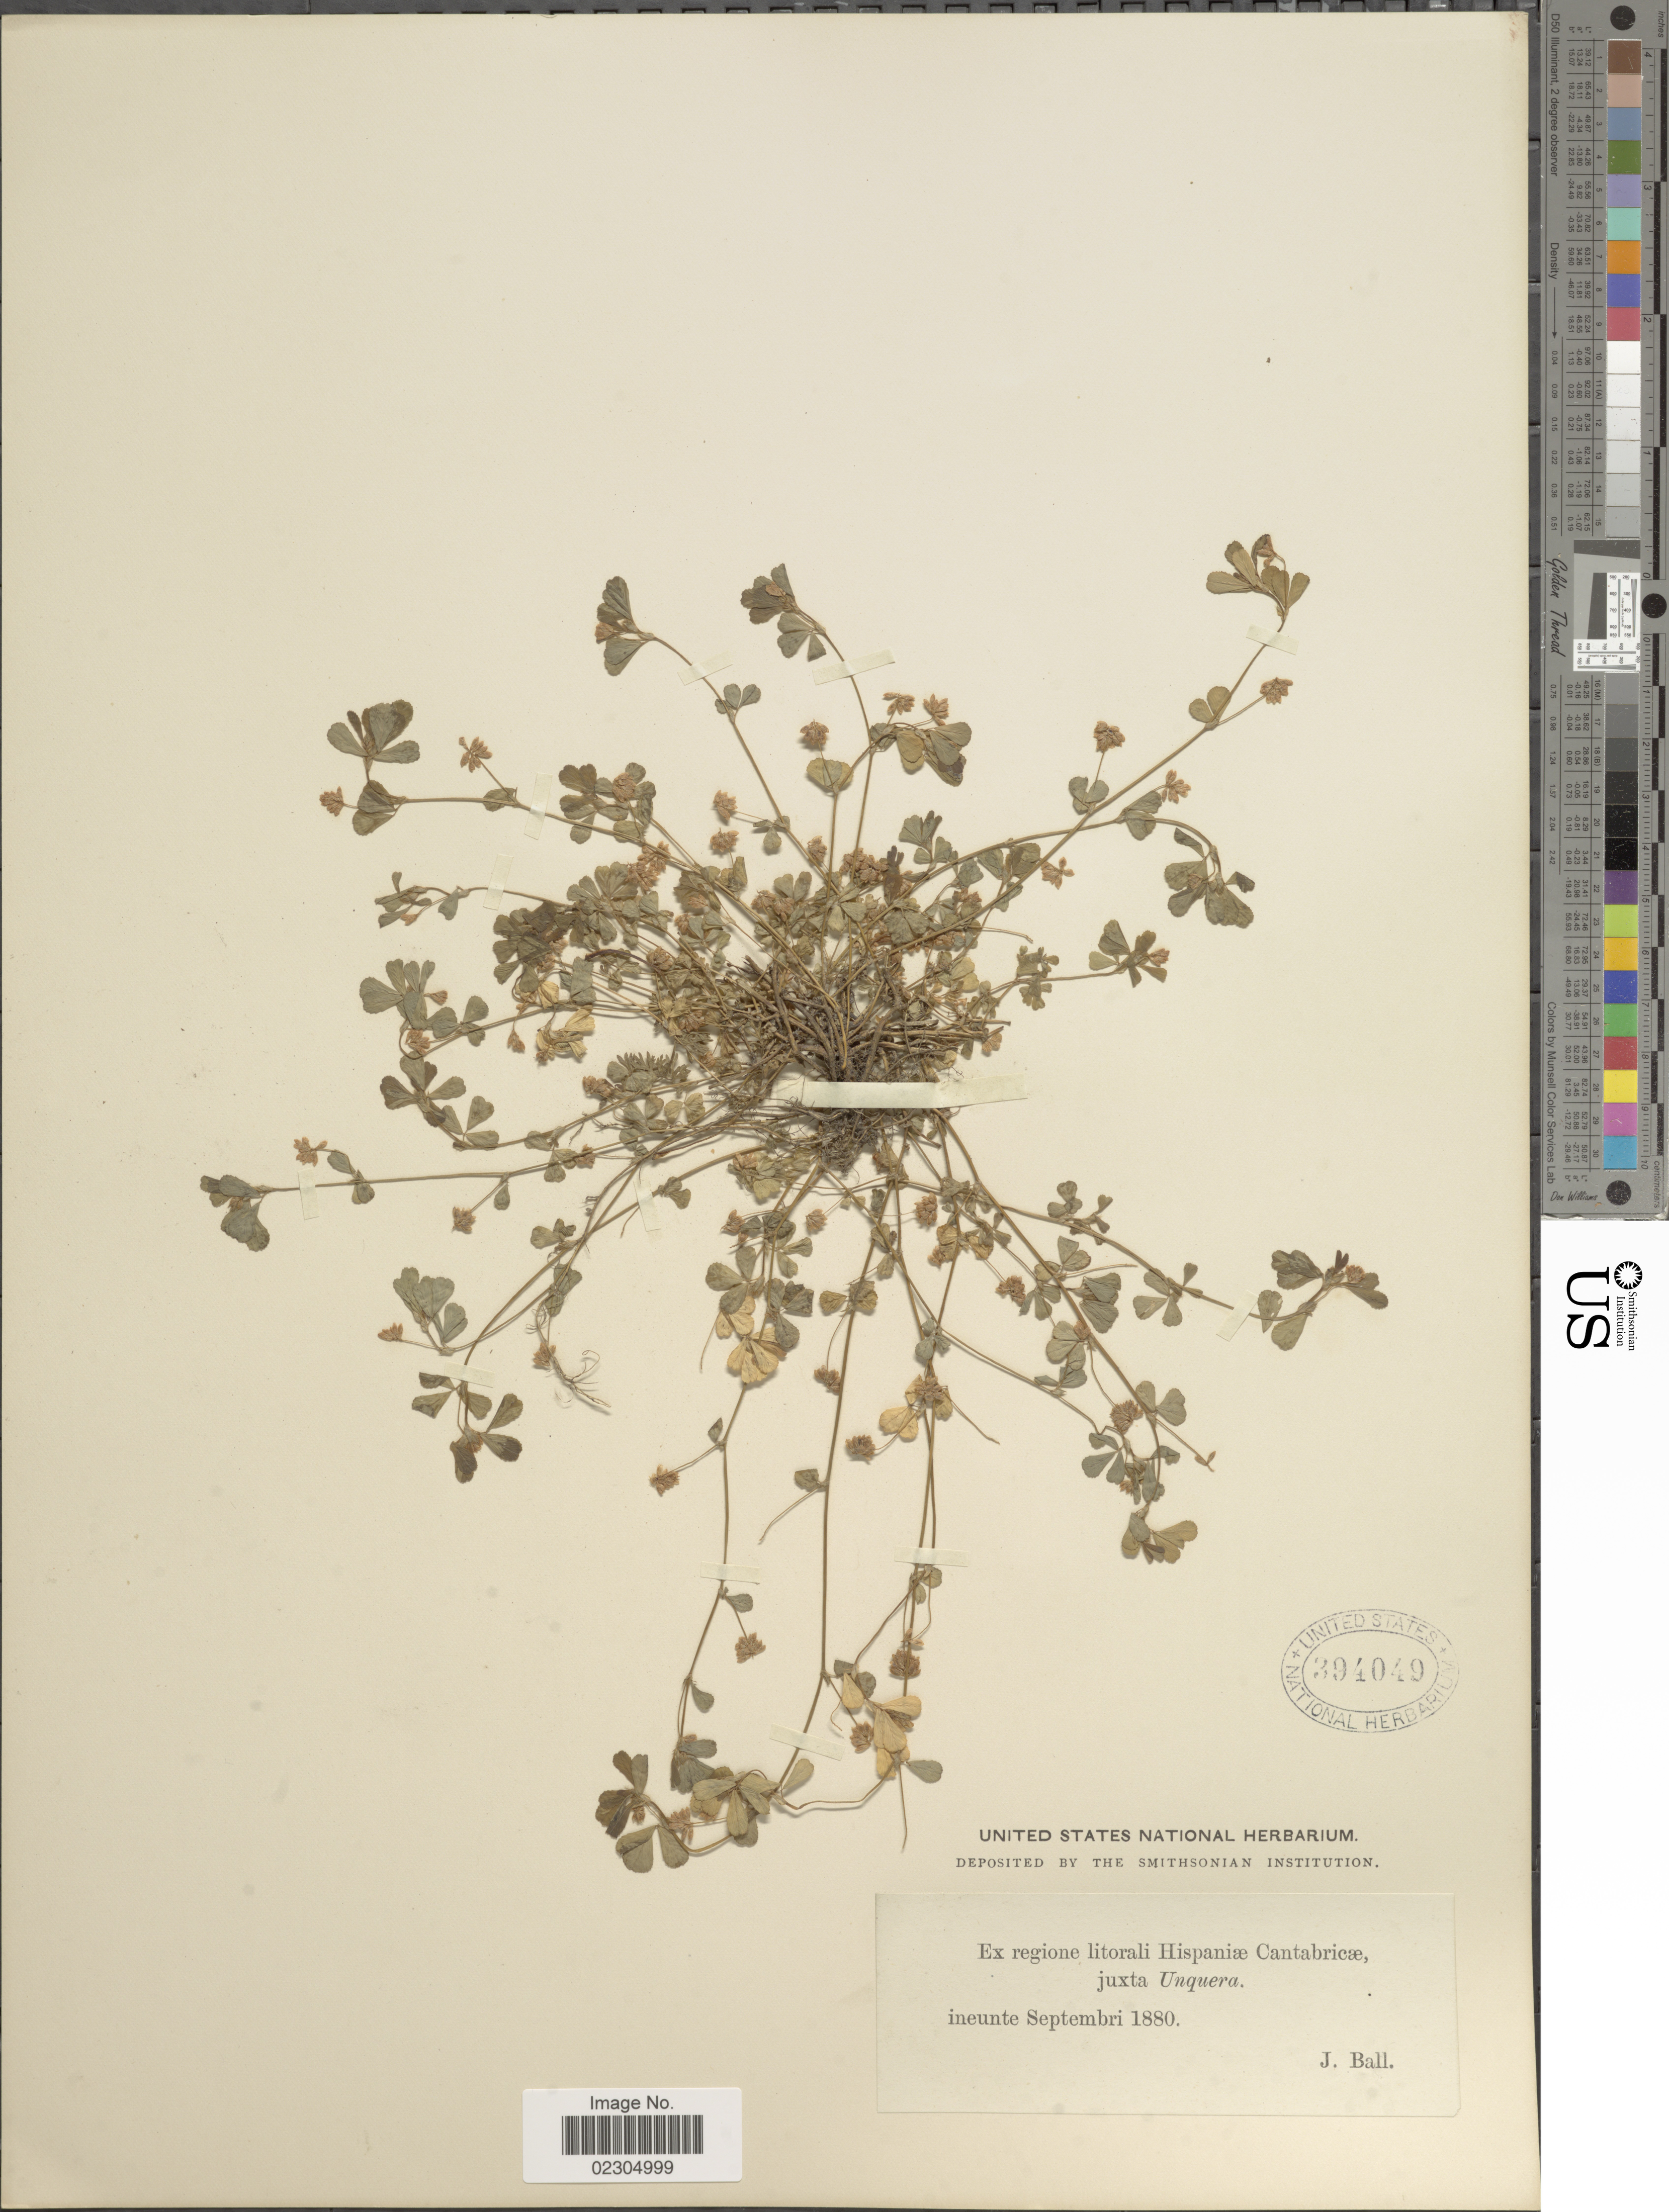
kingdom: Plantae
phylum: Tracheophyta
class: Magnoliopsida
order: Fabales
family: Fabaceae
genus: Trifolium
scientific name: Trifolium sp.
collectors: J. Ball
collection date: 1880-09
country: Spain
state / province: Cantabria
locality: Ex regione litorali Hispaniae Cantabricae, juxta Unquera.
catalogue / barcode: US 394049